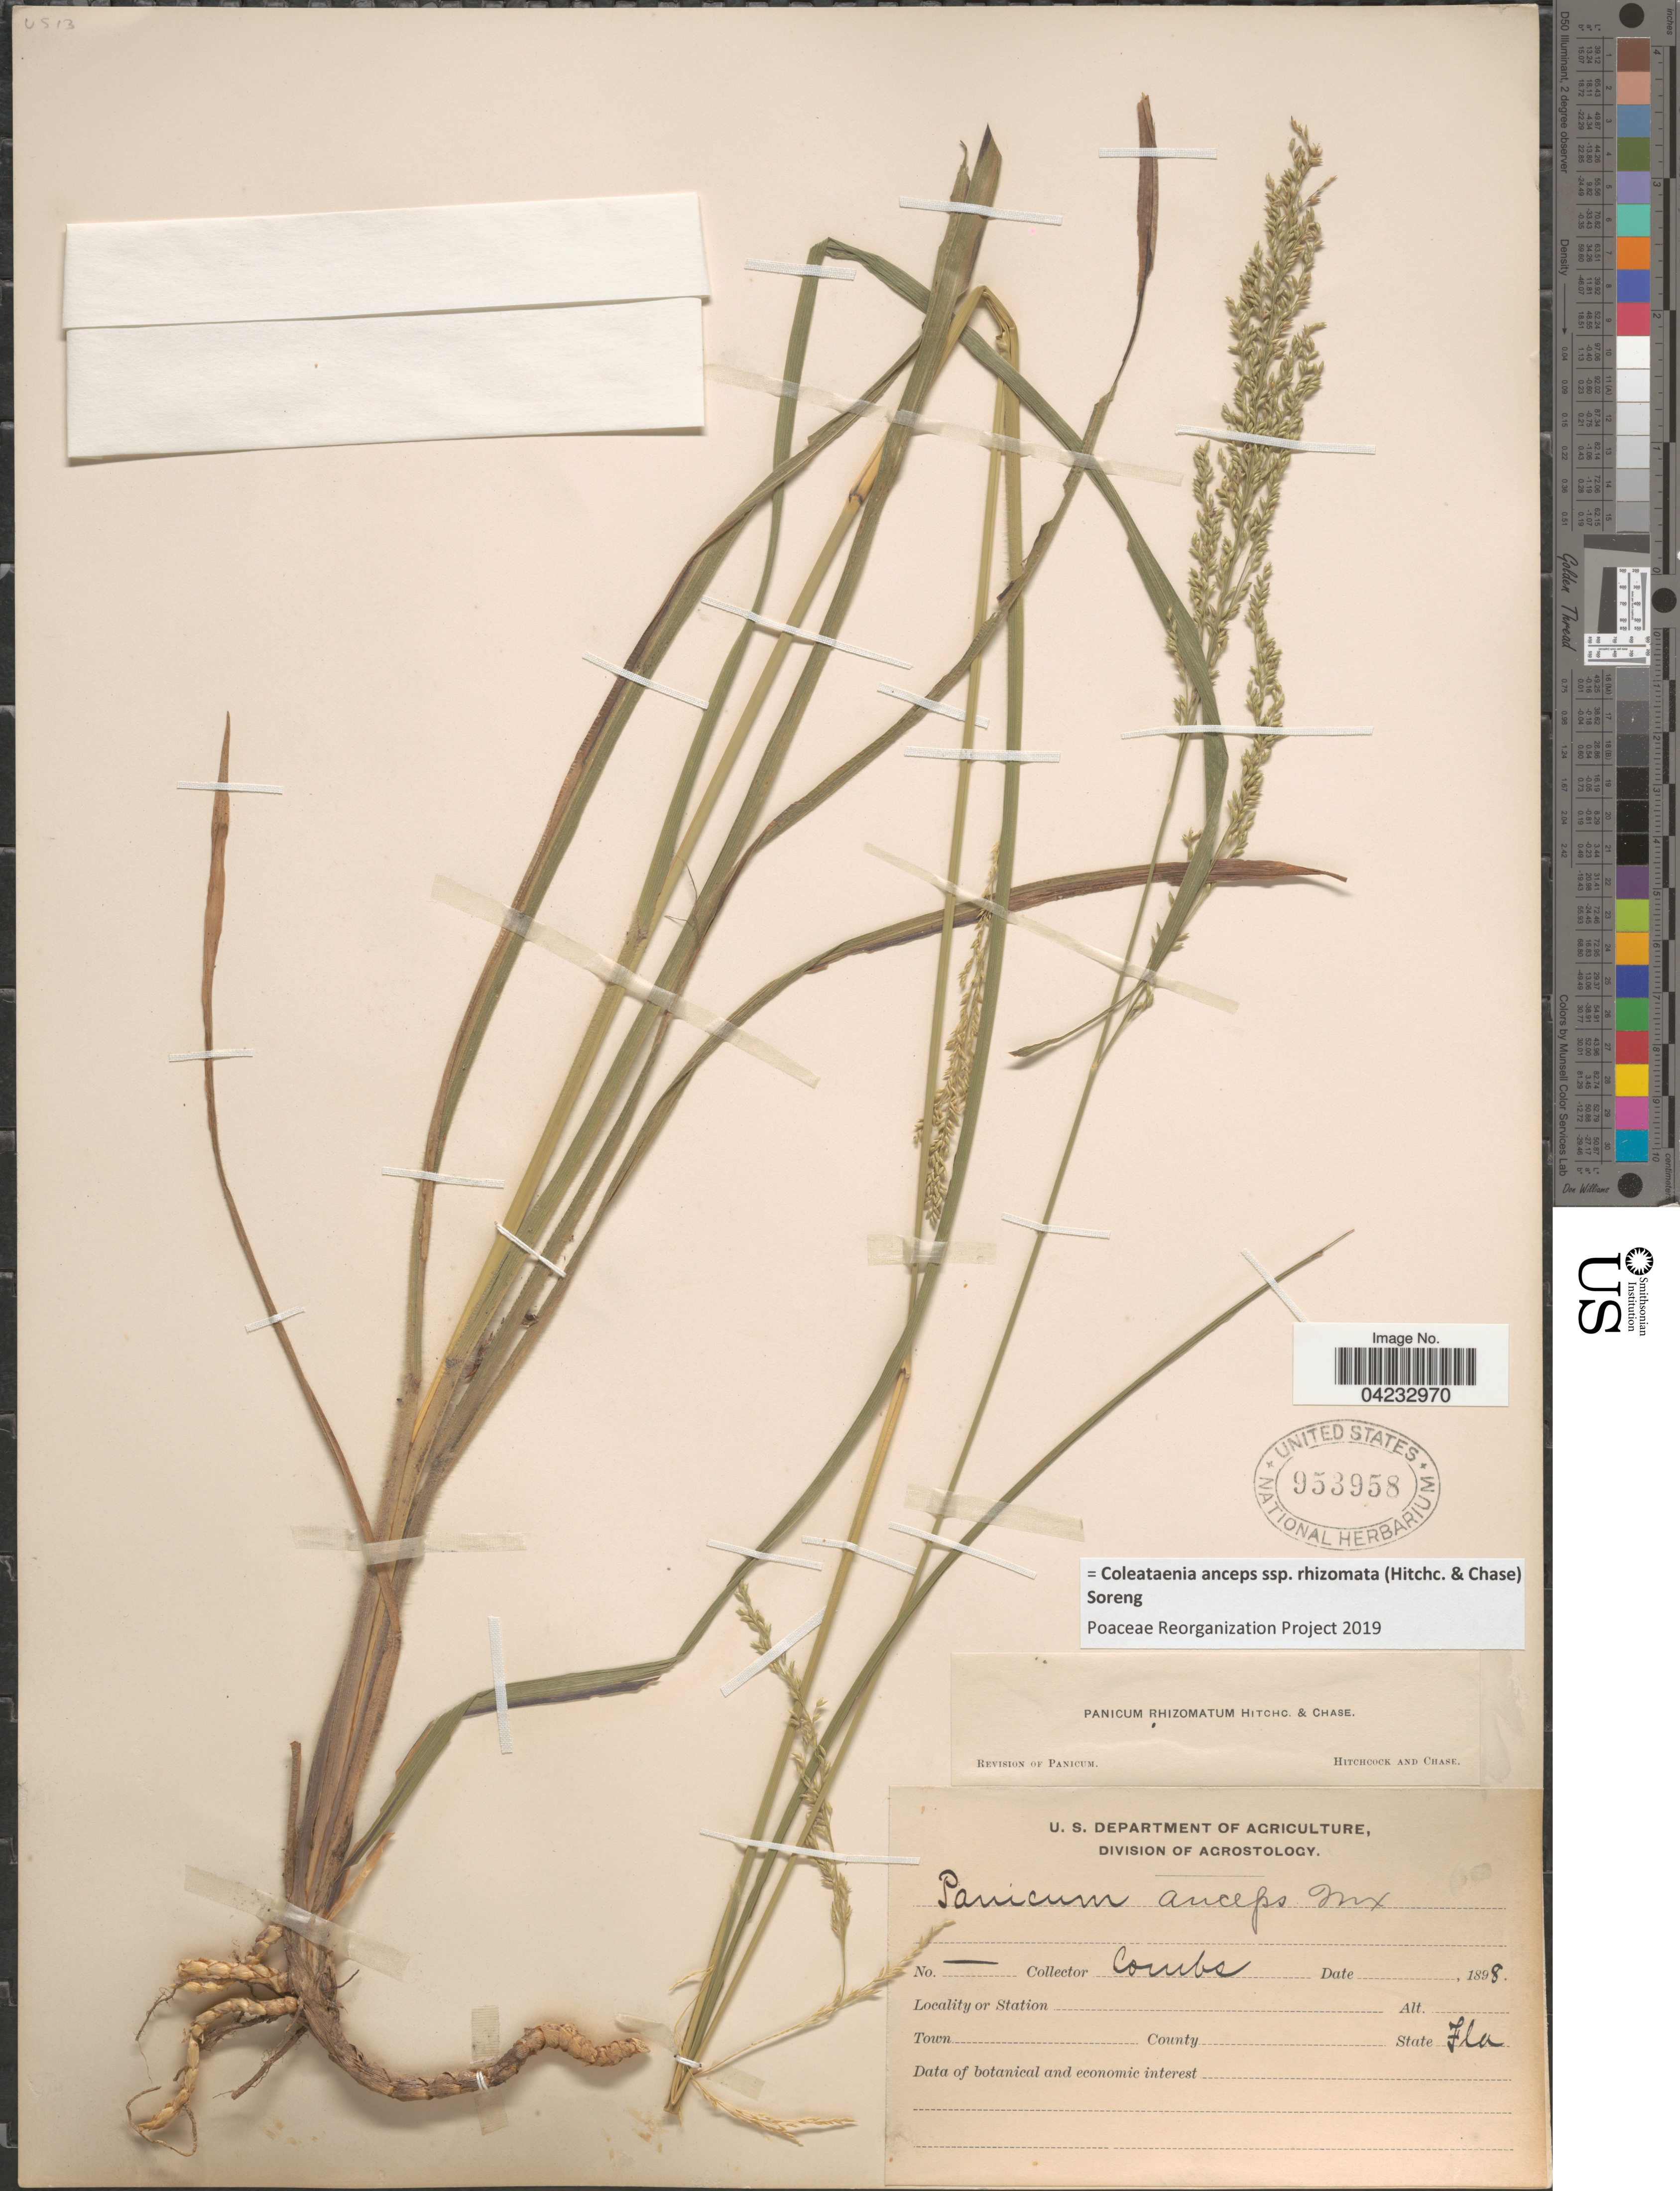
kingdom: Plantae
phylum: Tracheophyta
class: Liliopsida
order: Poales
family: Poaceae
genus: Coleataenia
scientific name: Coleataenia anceps subsp. rhizomata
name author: (Hitchc. & Chase) Soreng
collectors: -. Combs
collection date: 1898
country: United States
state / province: Florida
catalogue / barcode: US 953958